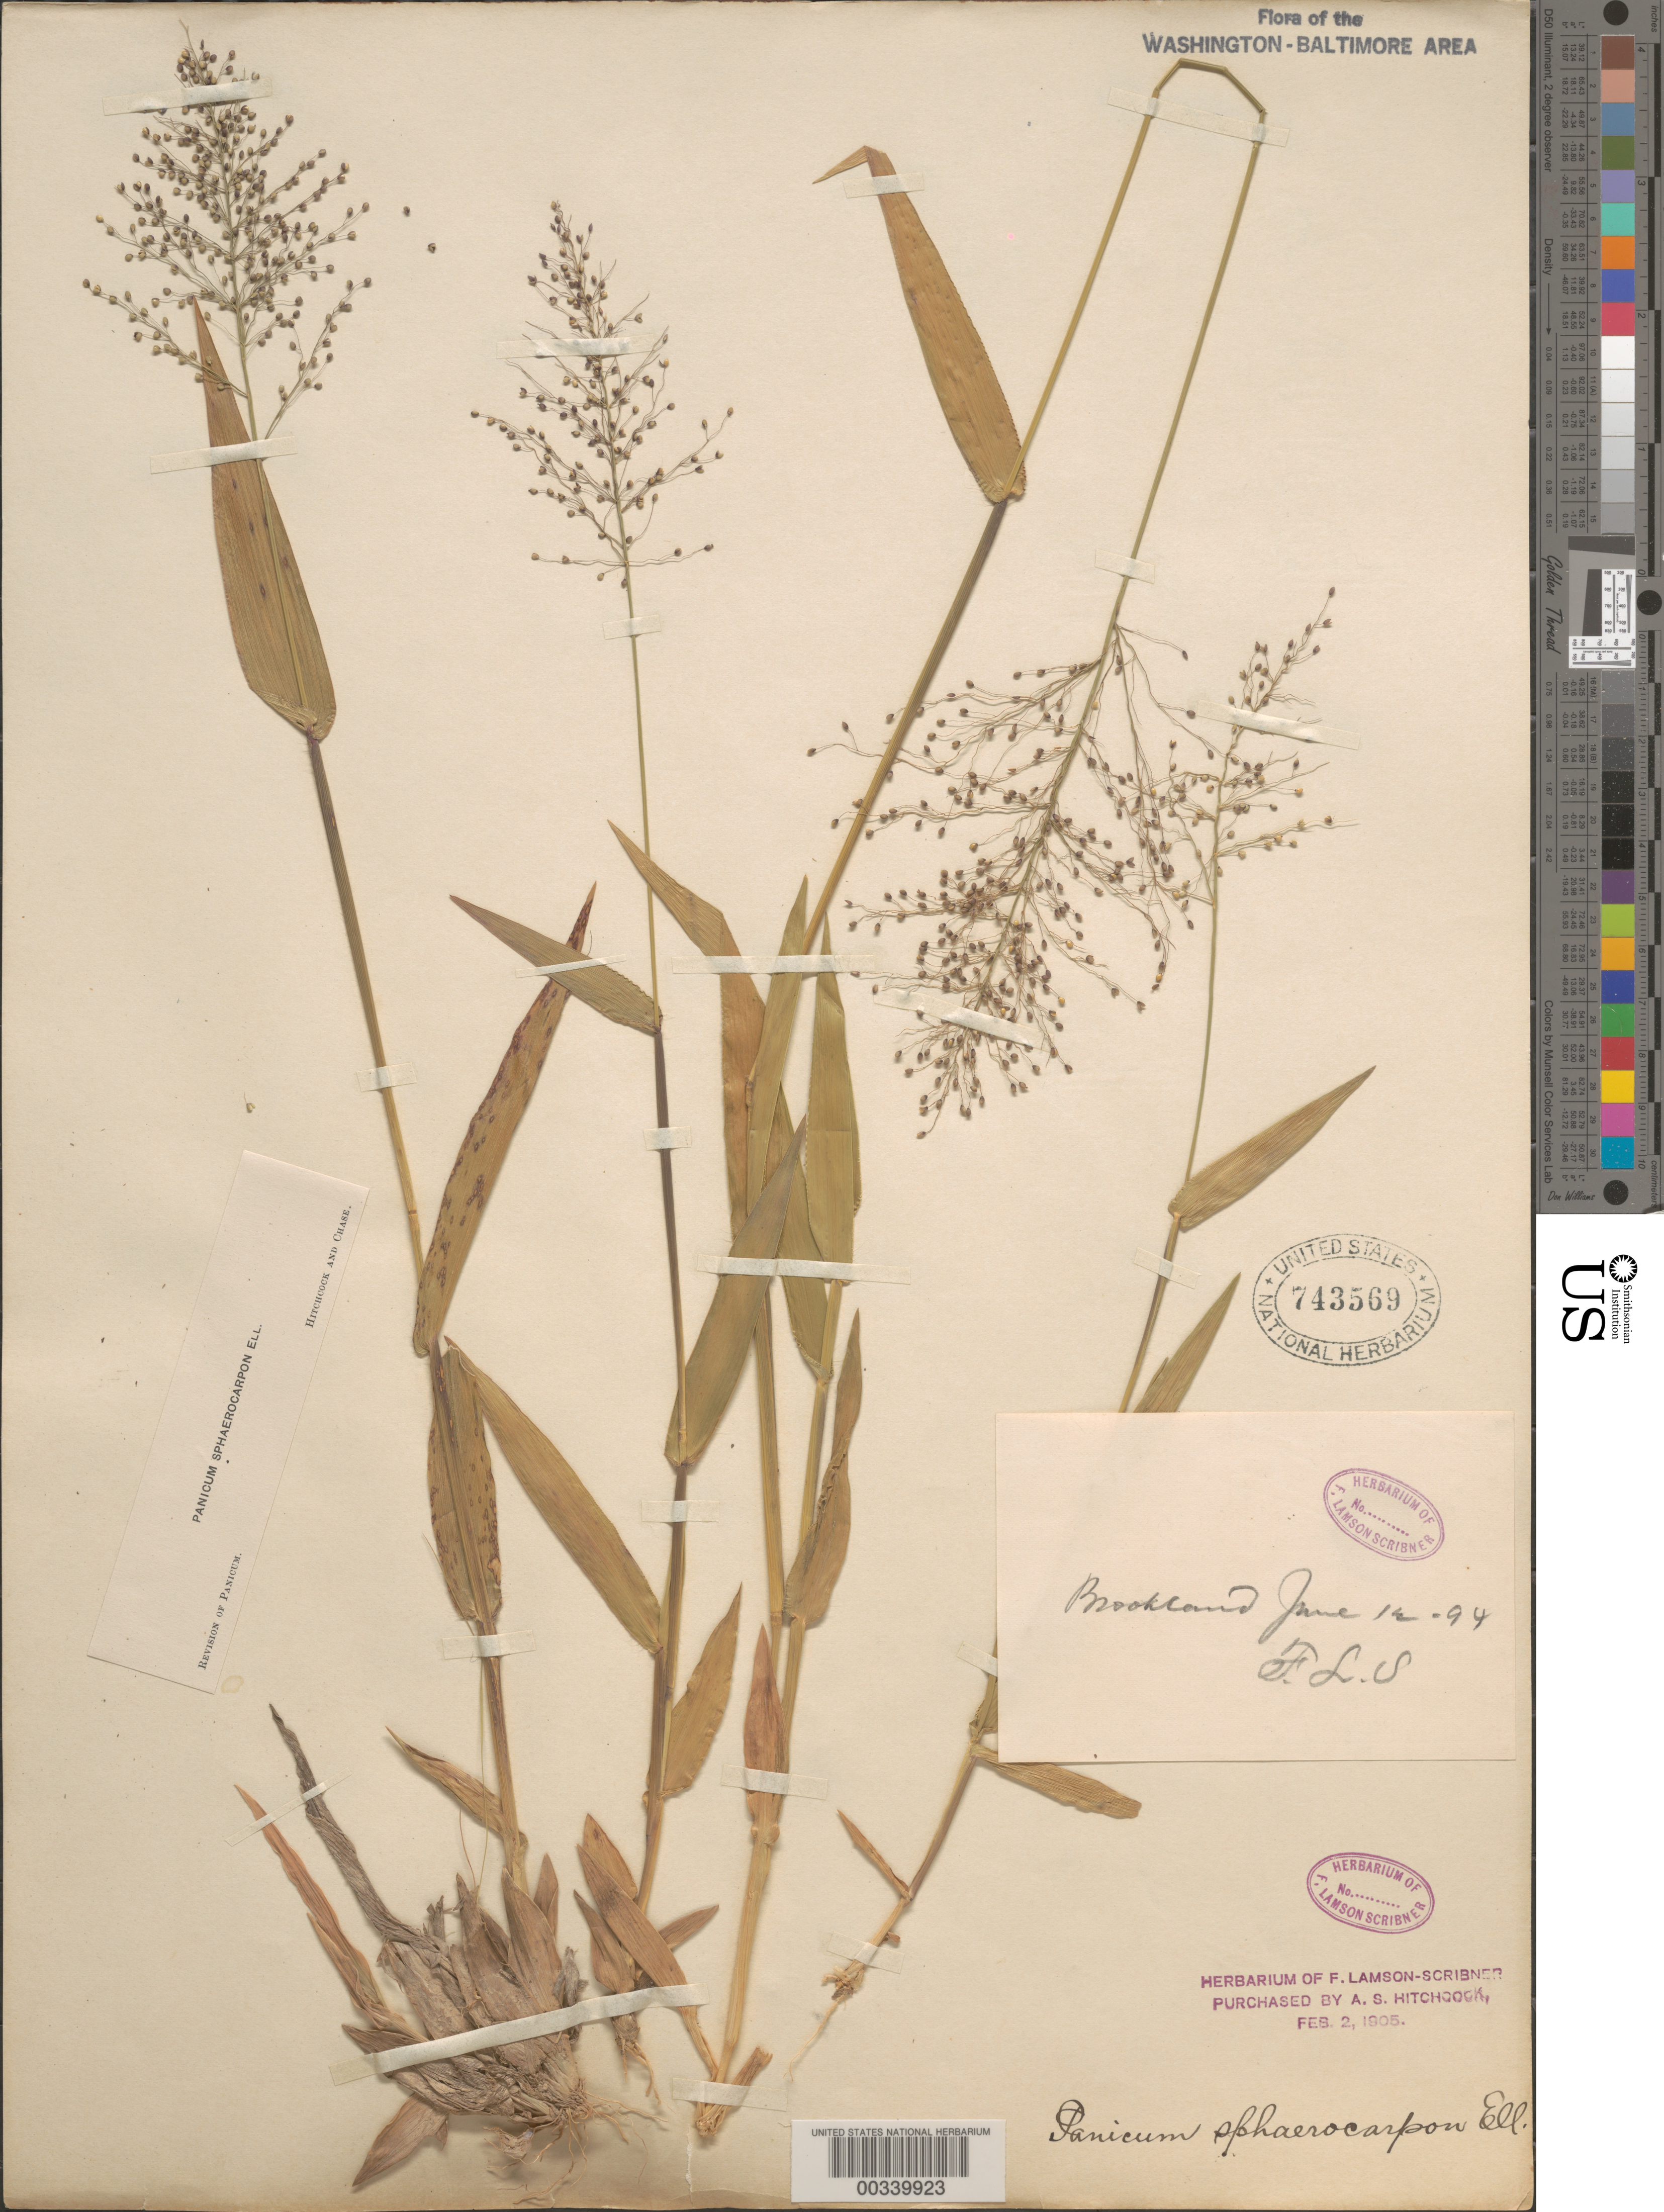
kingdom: Plantae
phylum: Tracheophyta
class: Liliopsida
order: Poales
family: Poaceae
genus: Dichanthelium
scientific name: Dichanthelium sphaerocarpon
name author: (Elliott) Gould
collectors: F. L. Scribner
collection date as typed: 12 Jun 1894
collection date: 1894-06-12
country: United States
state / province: District of Columbia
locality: Brookland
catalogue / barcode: US 743569